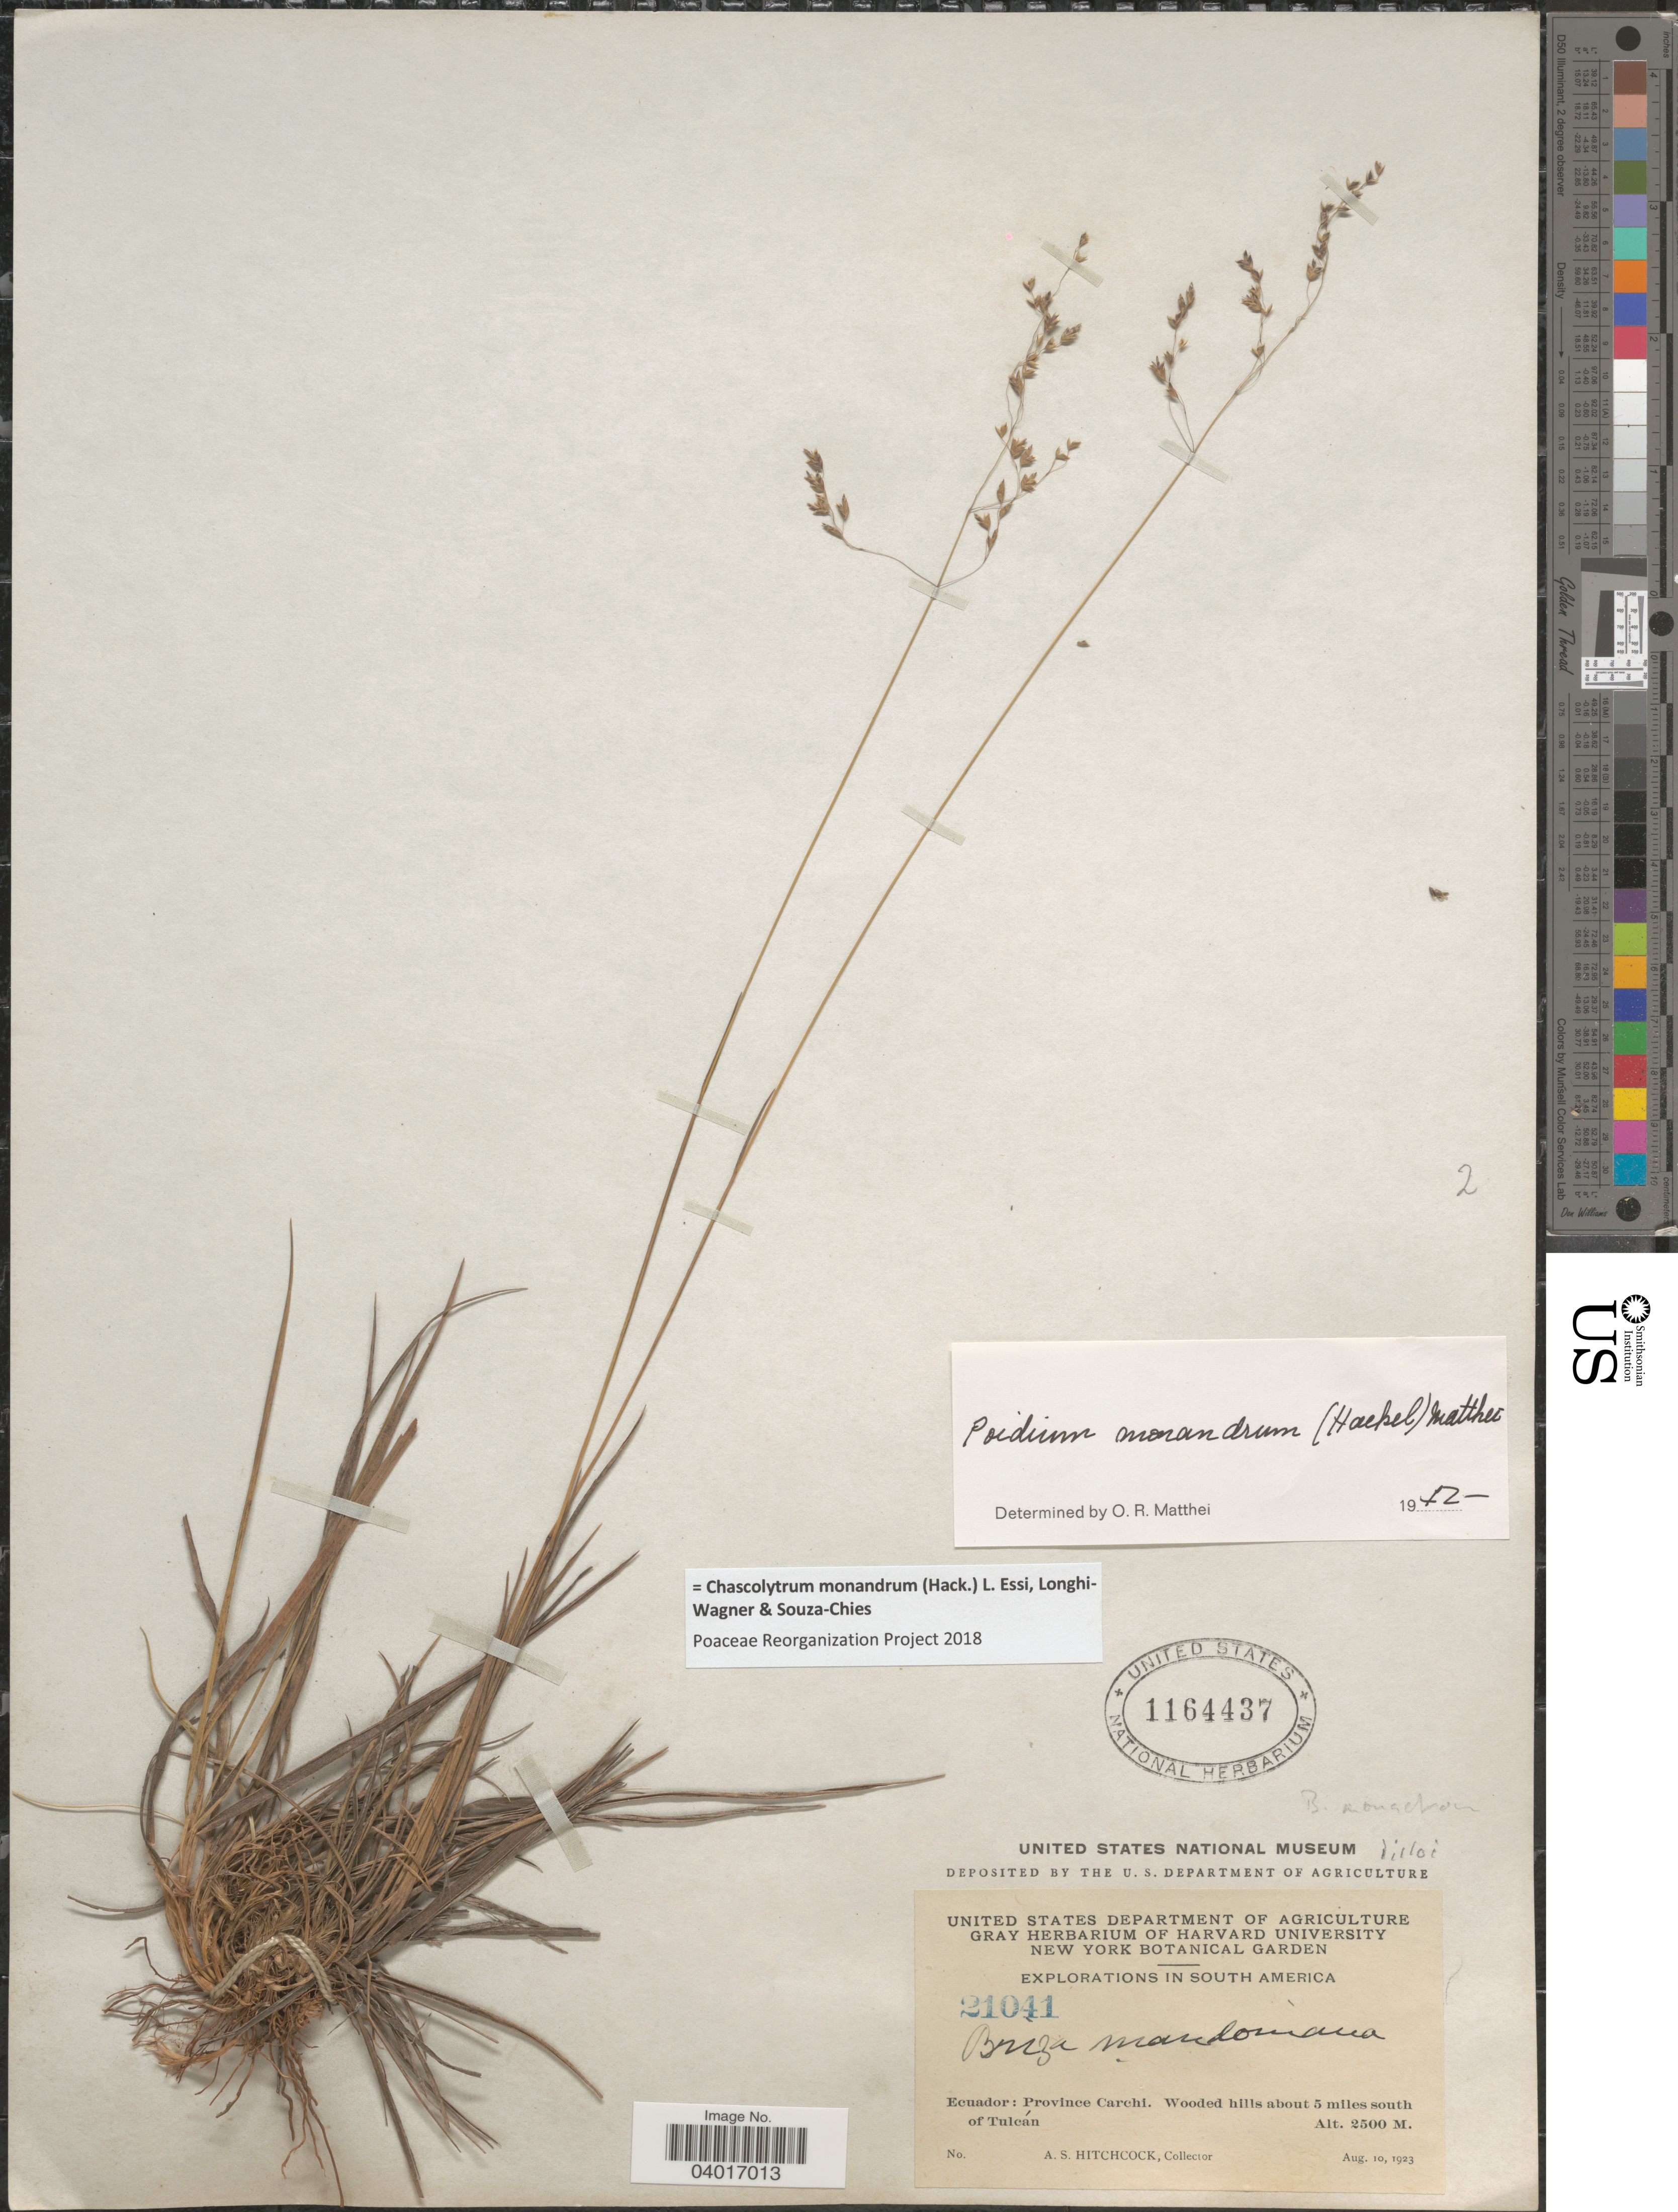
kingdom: Plantae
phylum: Tracheophyta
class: Liliopsida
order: Poales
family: Poaceae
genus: Chascolytrum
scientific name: Chascolytrum monandrum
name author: (Hack.) L. Essi et al.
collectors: A. S. Hitchcock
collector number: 21041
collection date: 1923-08-10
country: Ecuador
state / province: Carchi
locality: Wooded hills about 5 miles south of Tulcán.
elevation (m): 2500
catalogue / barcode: US 1164437